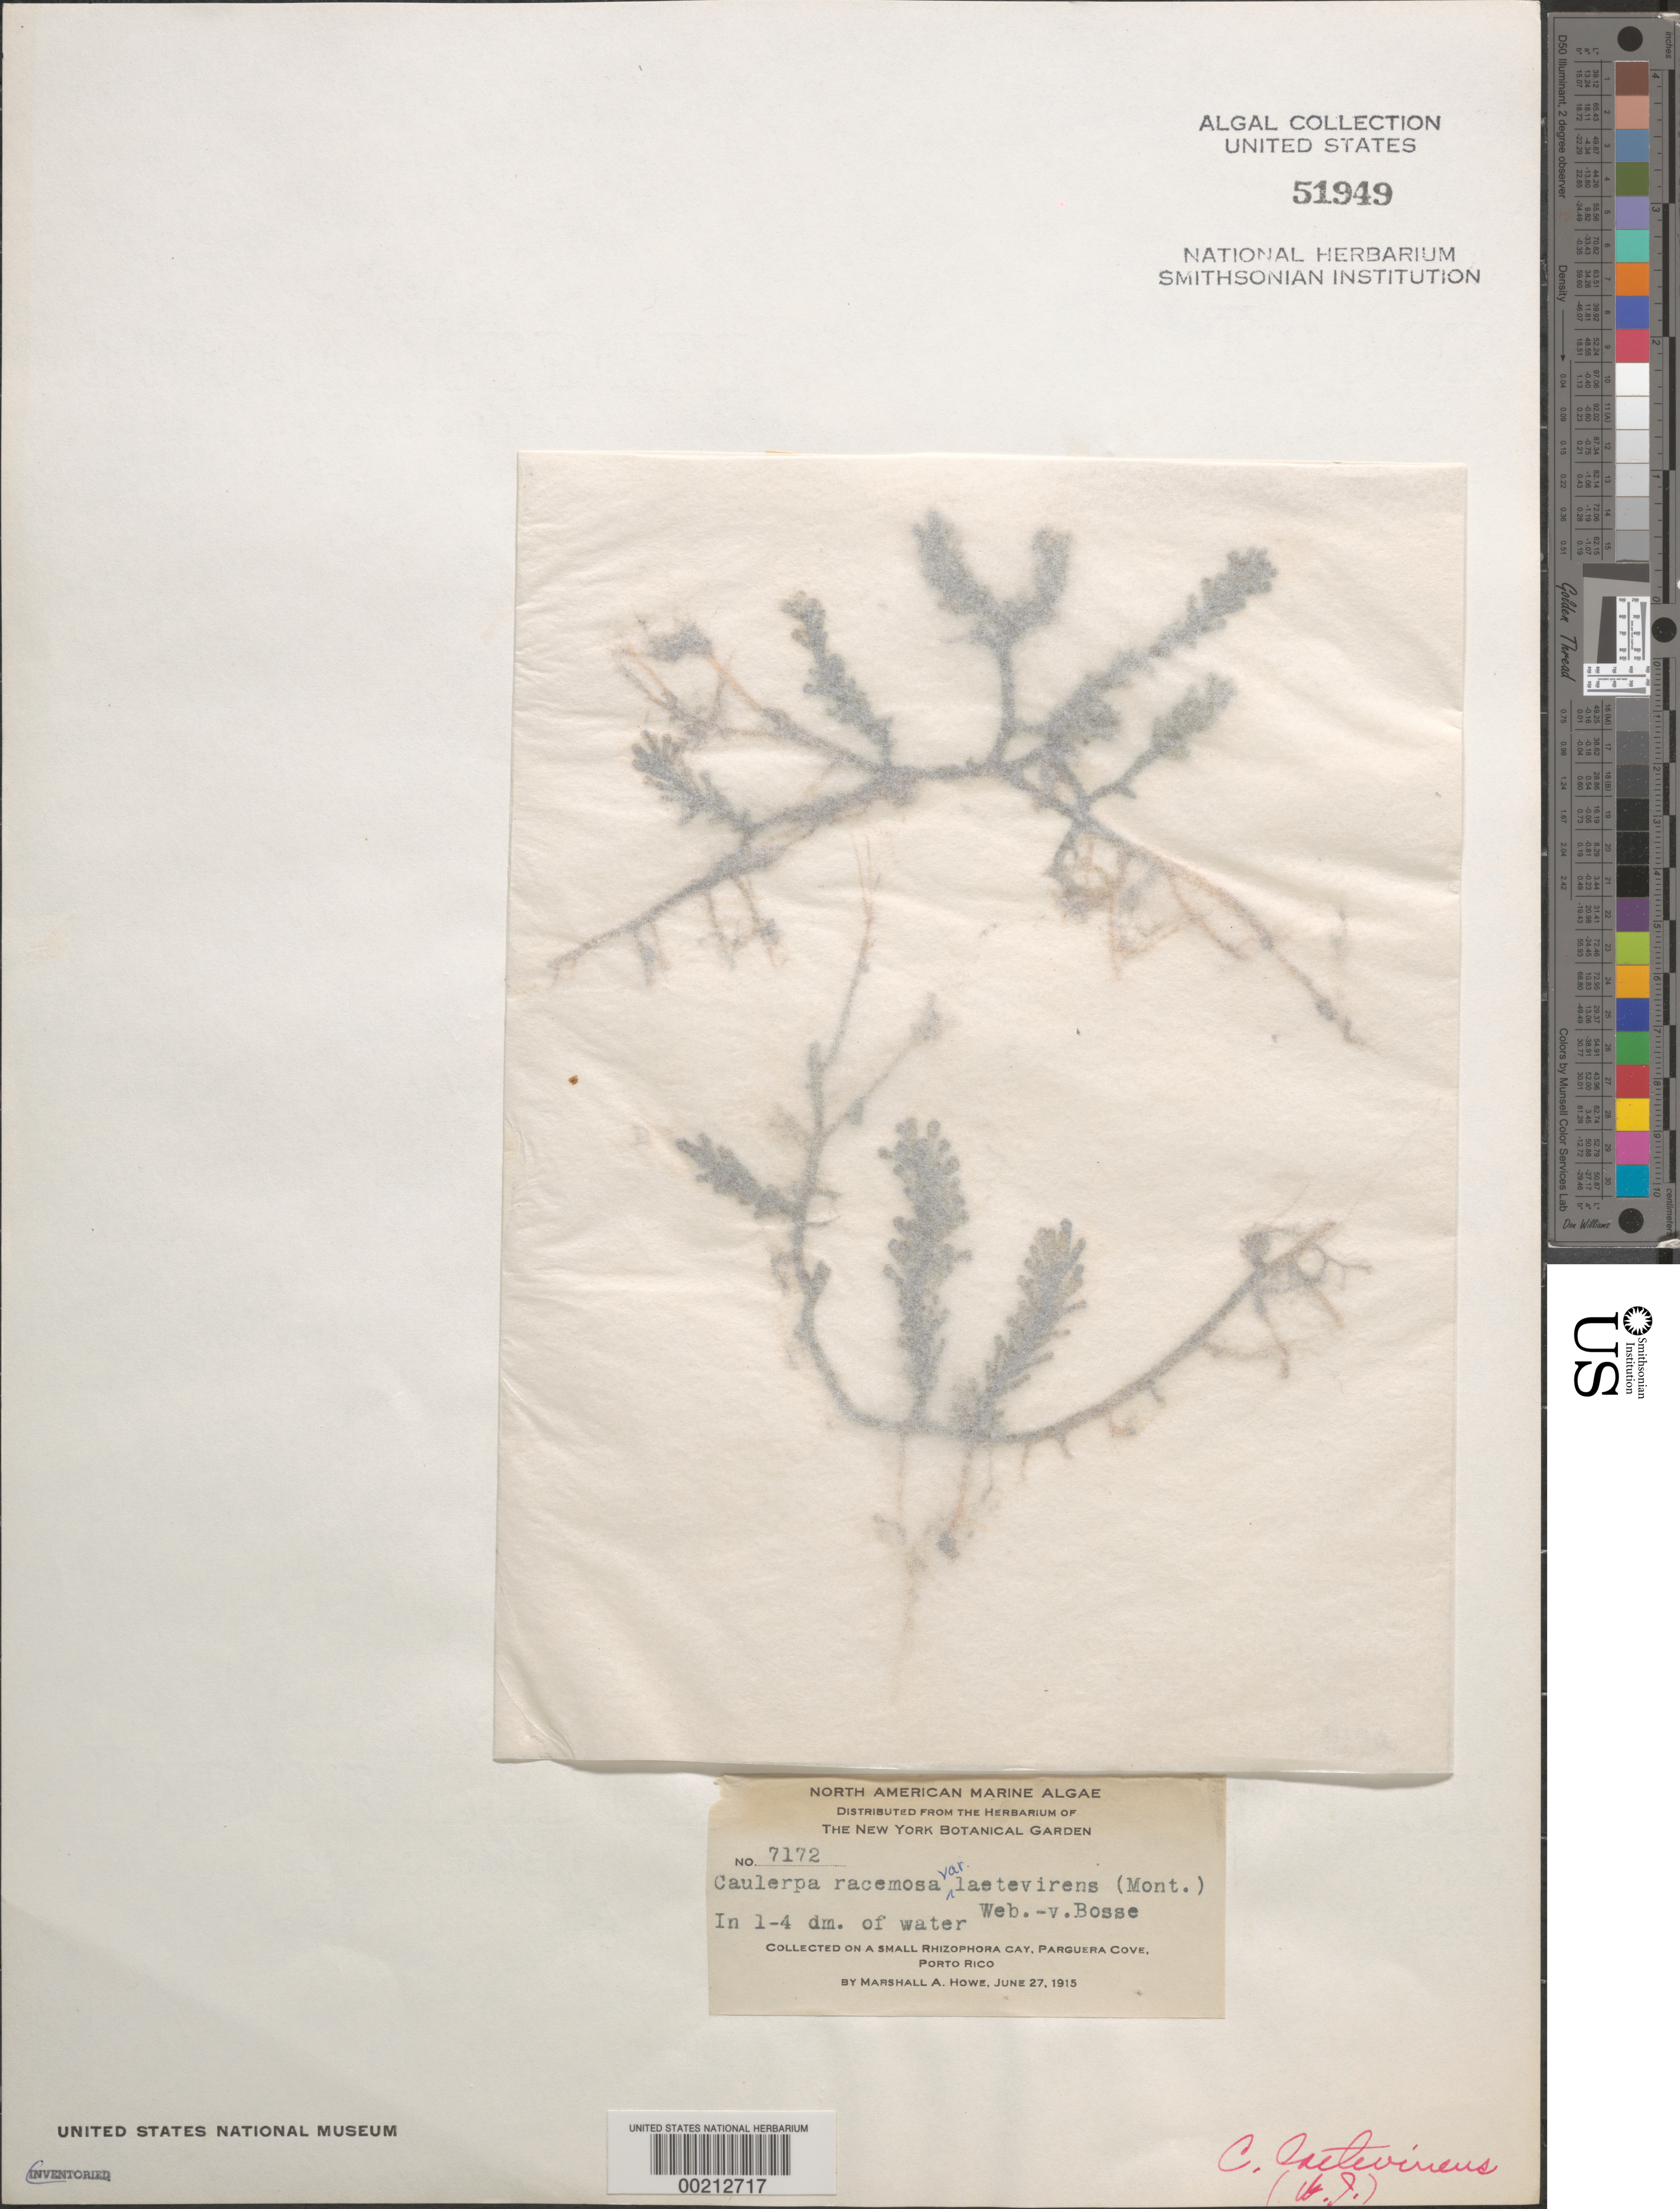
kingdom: Plantae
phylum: Chlorophyta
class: Ulvophyceae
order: Bryopsidales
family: Caulerpaceae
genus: Caulerpa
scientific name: Caulerpa racemosa var. laetevirens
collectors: M. A. Howe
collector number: MAH 7172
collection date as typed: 27 Jun 1915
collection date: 1915-06-27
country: Puerto Rico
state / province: Lajas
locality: Parguera cove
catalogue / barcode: US 51949